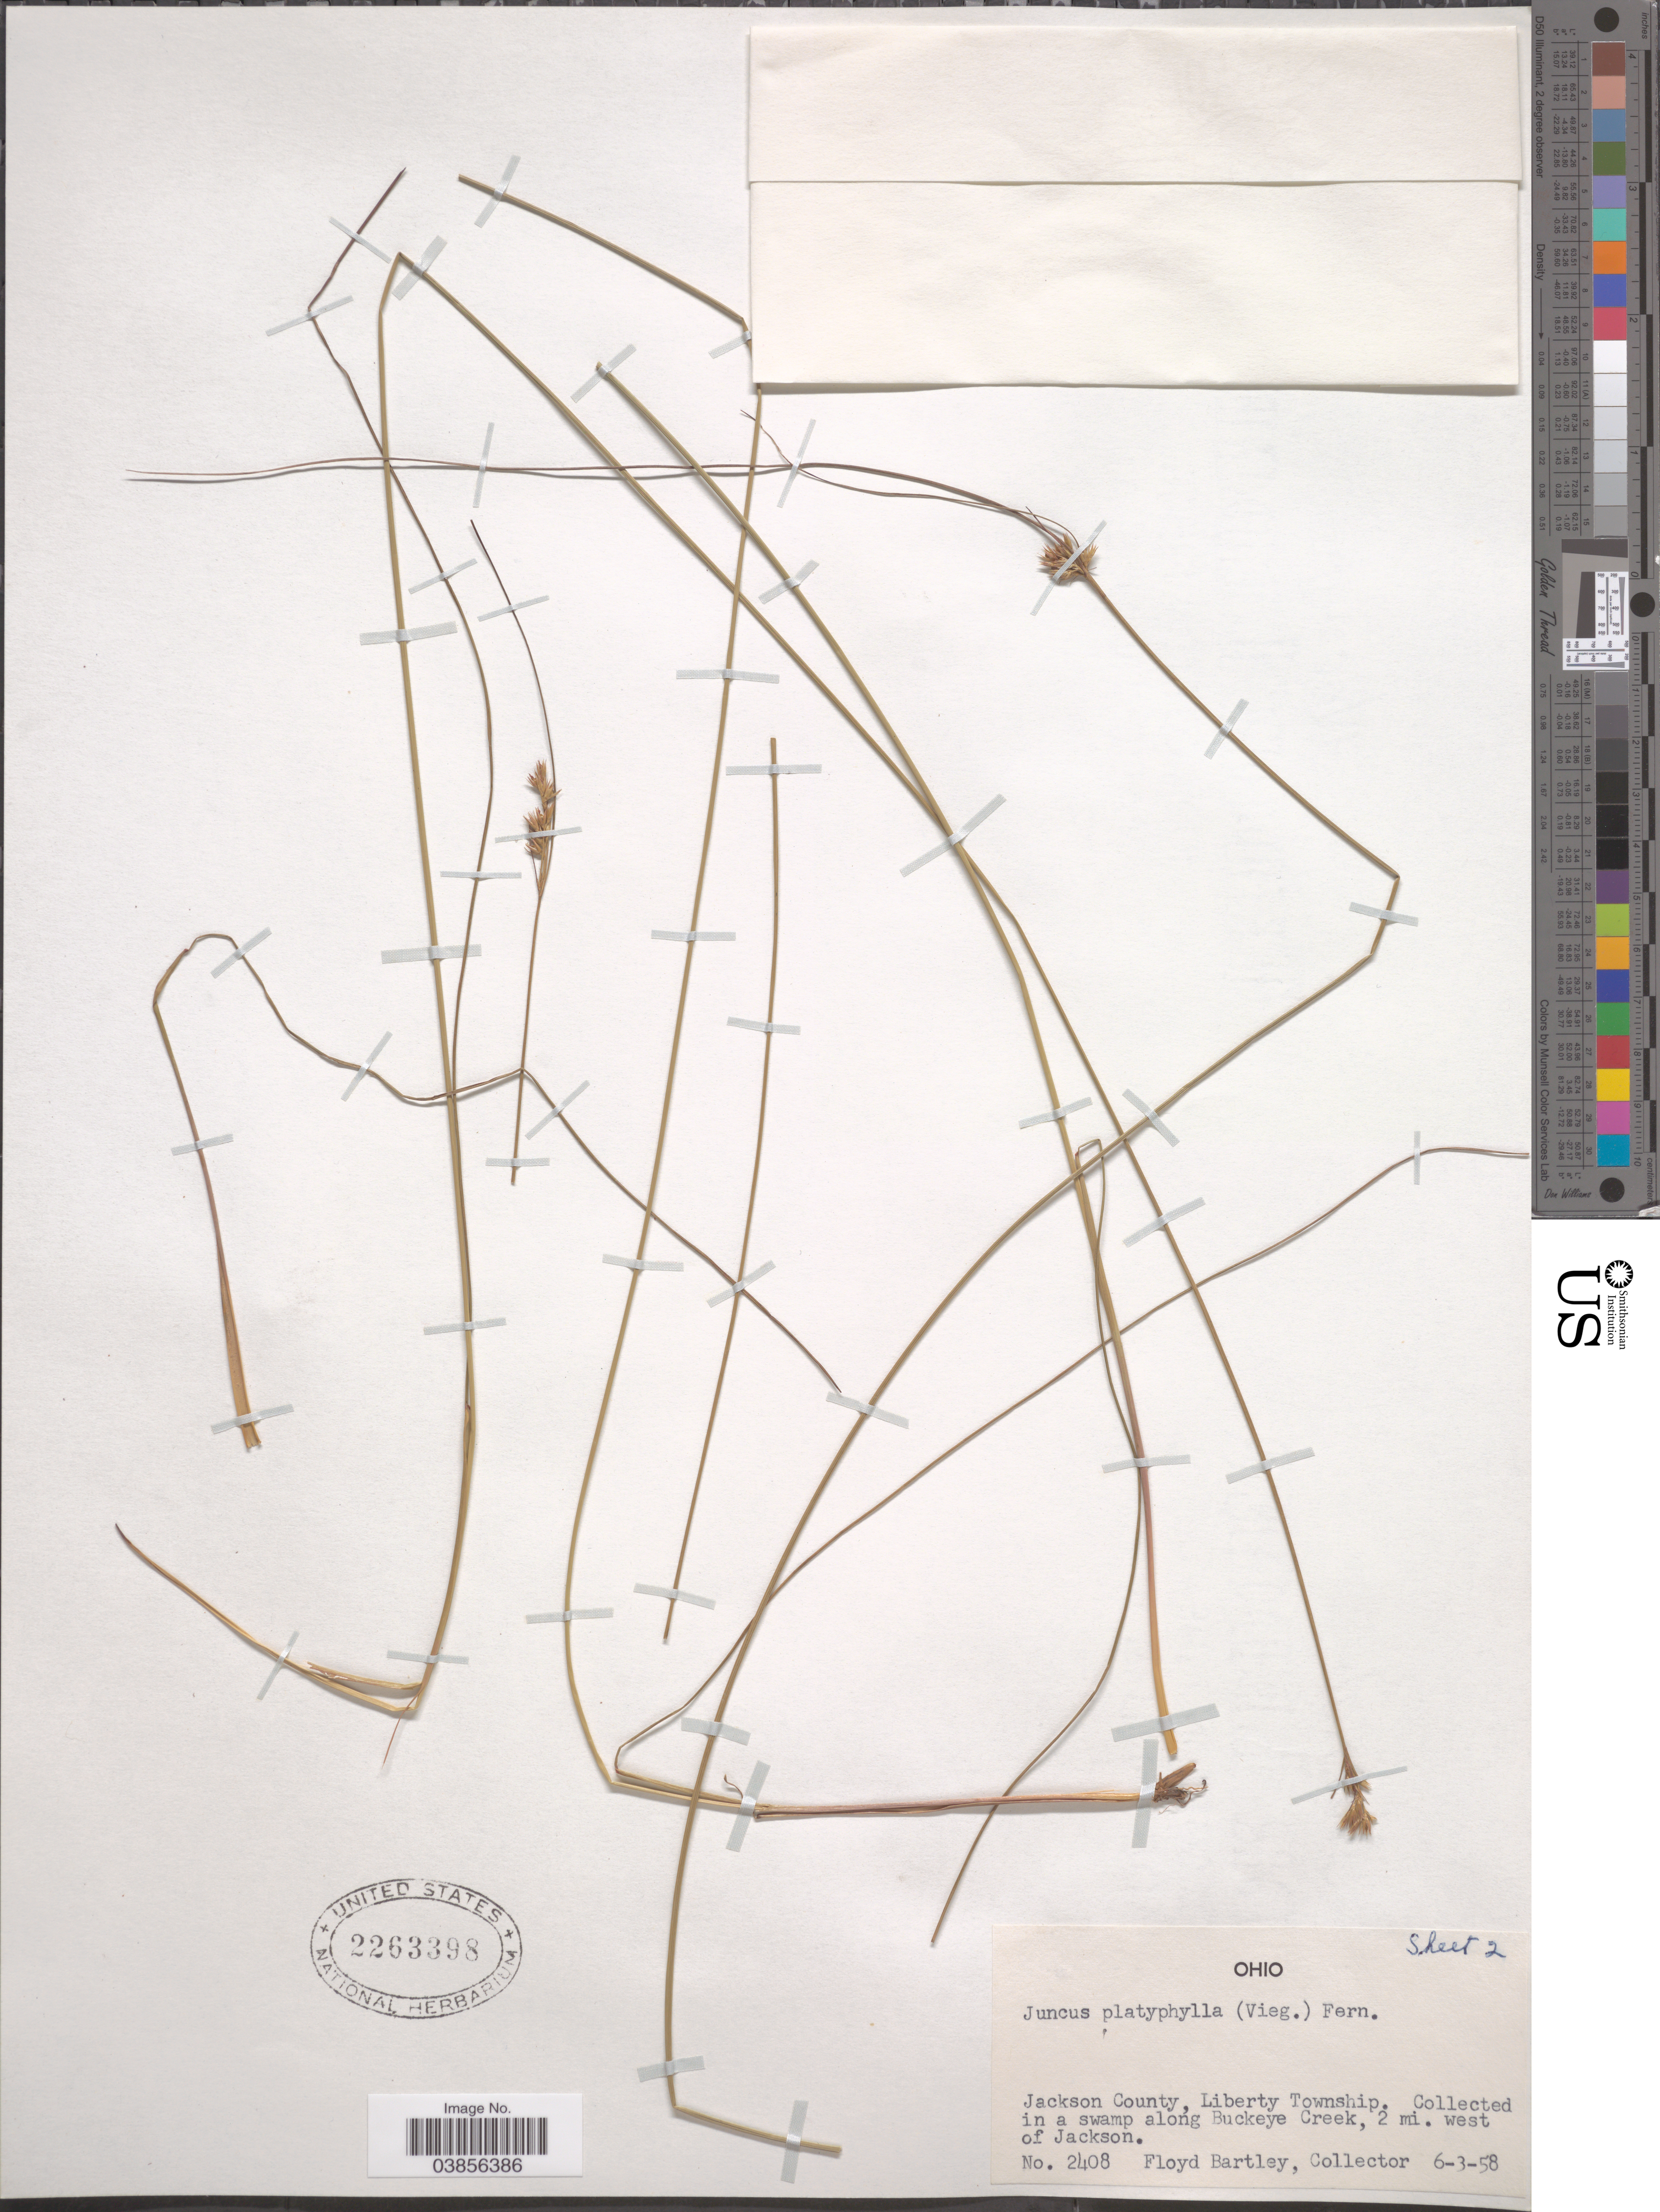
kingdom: Plantae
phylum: Tracheophyta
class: Liliopsida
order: Poales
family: Juncaceae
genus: Juncus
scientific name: Juncus platyphyllus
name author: (Wiegand) Fernald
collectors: F. Bartley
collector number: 2408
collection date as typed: Transcribed d/m/y: 3/6/58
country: United States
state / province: Ohio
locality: Jackson County, Liberty Township. Along Buckeye Creek, 2 mi. west of Jackson.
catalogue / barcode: US 2263398